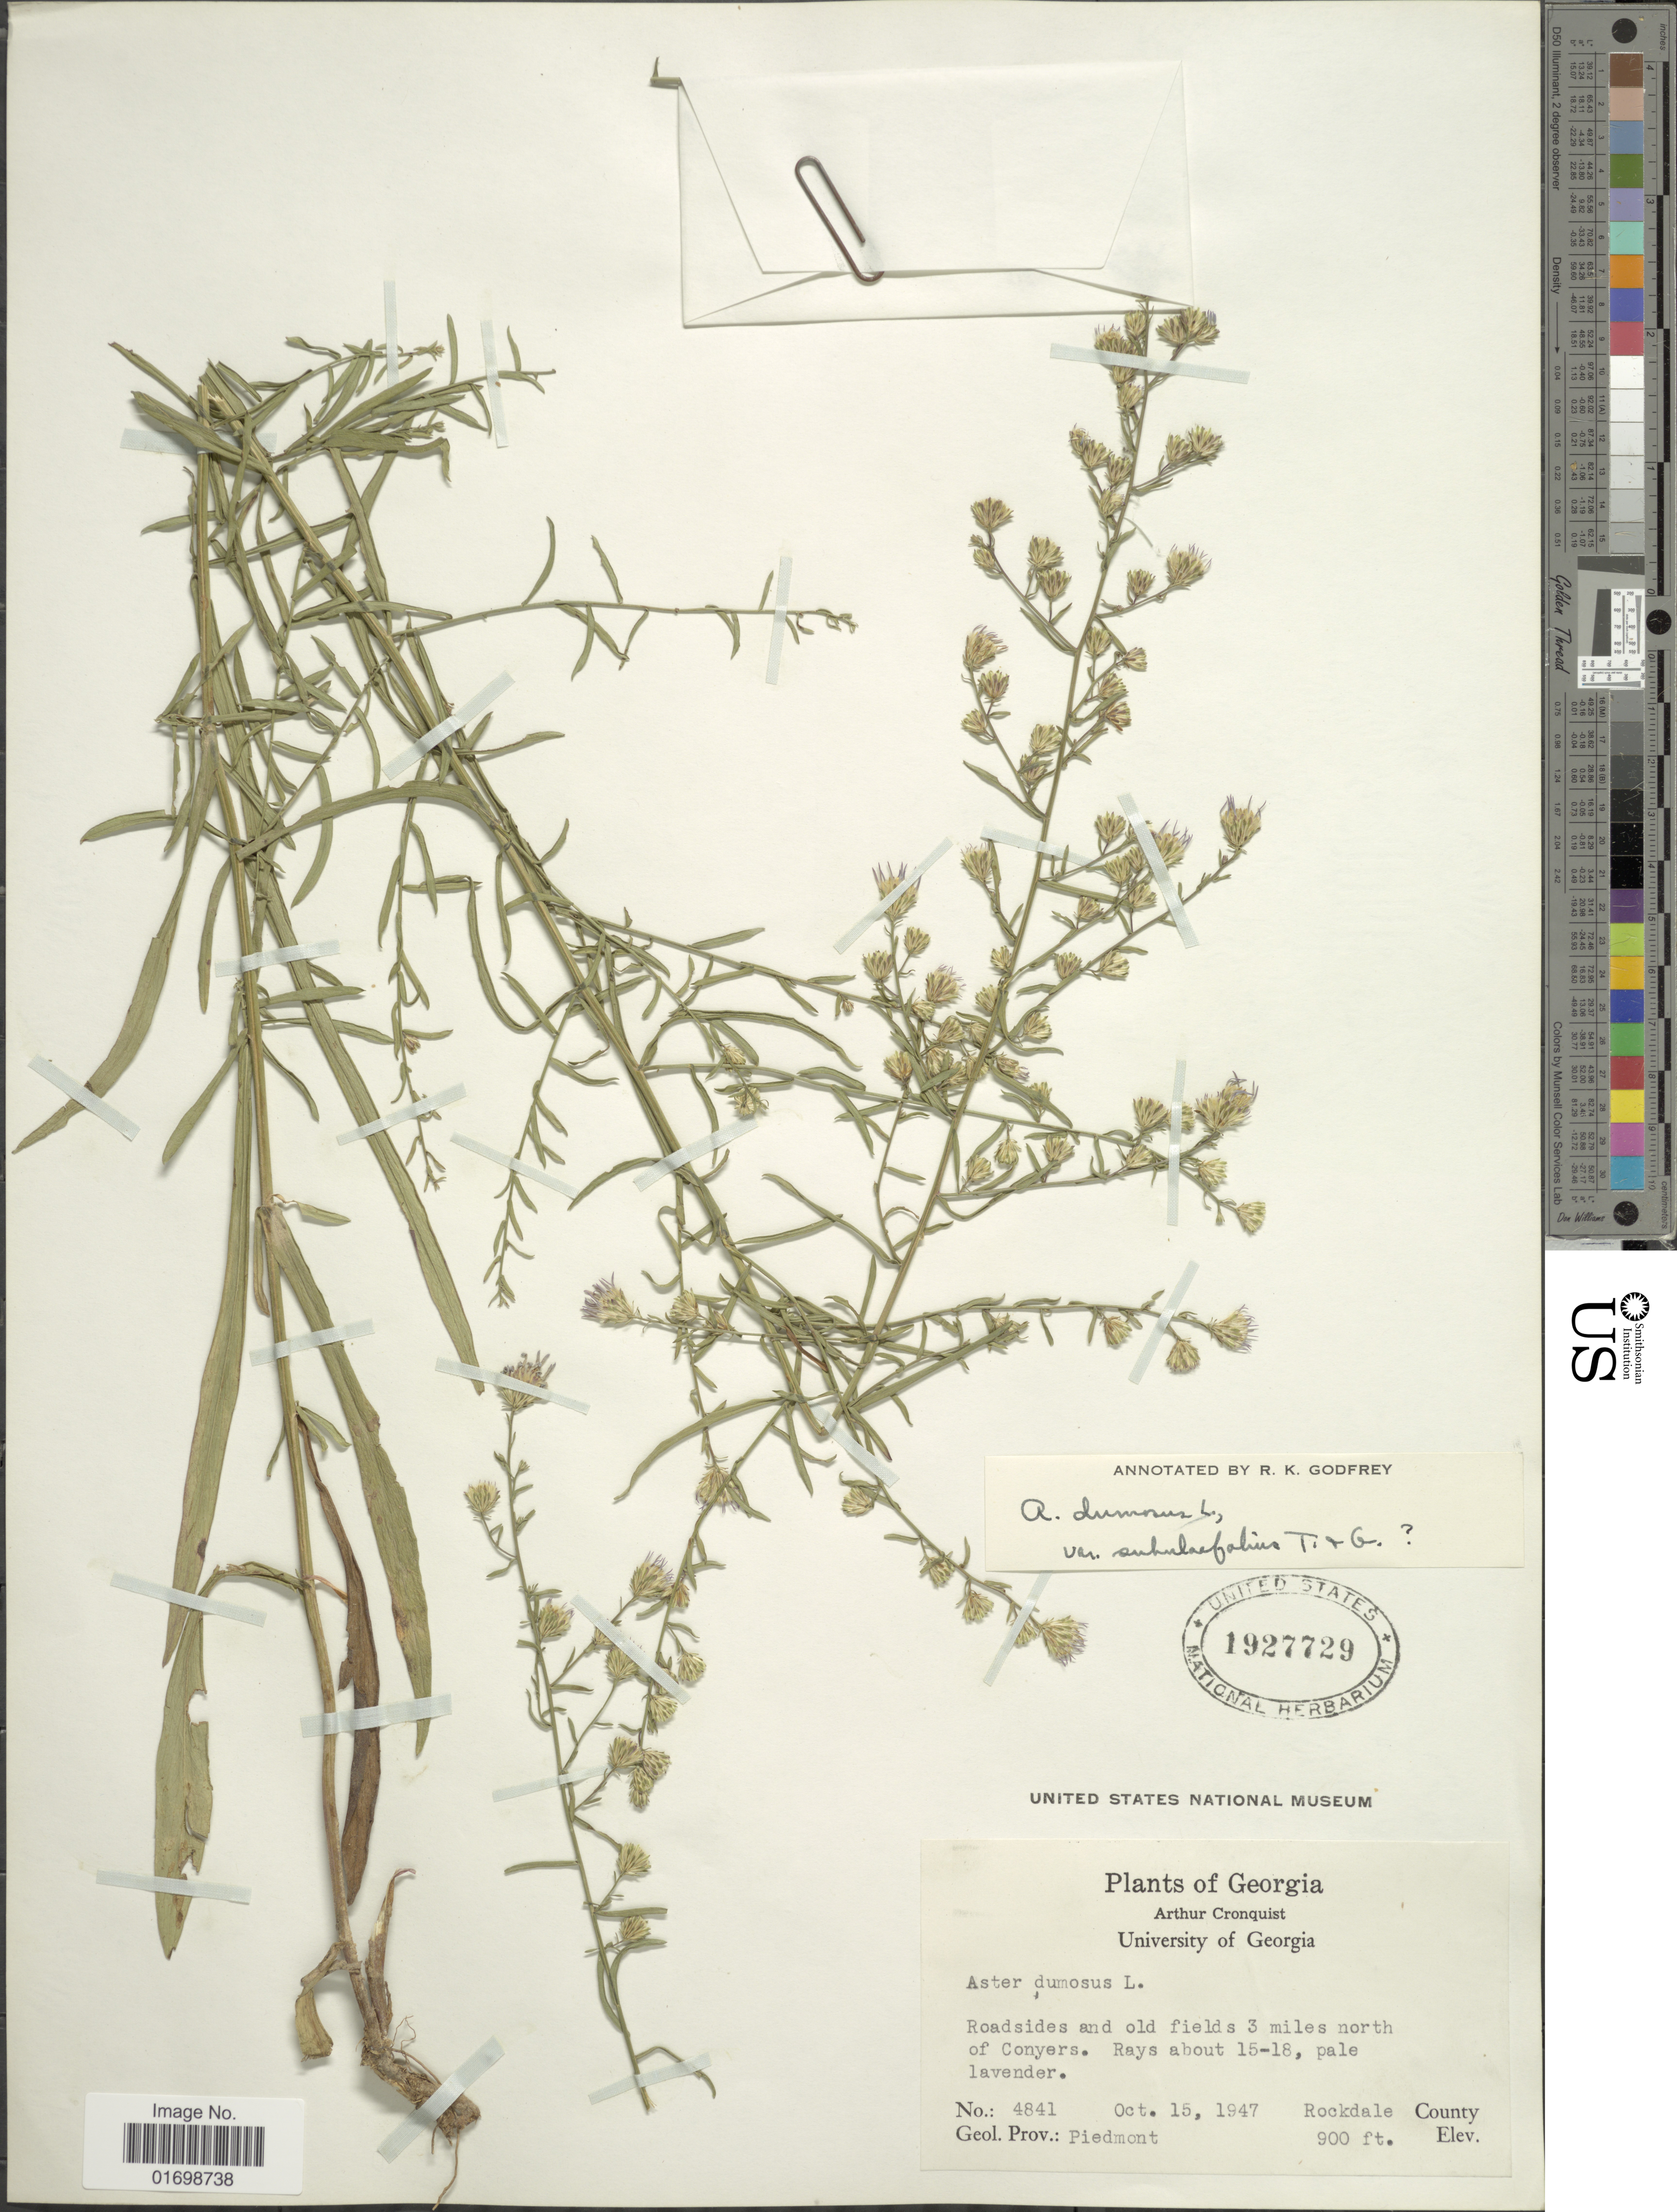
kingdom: Plantae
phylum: Tracheophyta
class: Magnoliopsida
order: Asterales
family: Asteraceae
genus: Symphyotrichum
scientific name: Symphyotrichum dumosum var. subulifolium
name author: (Torr. & A. Gray) G.L. Nesom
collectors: A. J. Cronquist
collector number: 4841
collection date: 1947-10-15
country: United States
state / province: Georgia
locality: Rockdale County, Geol. Prov.: Piedmont, roadsides and old fields 3 miles north of Conyers.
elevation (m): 274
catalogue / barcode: US 1927729